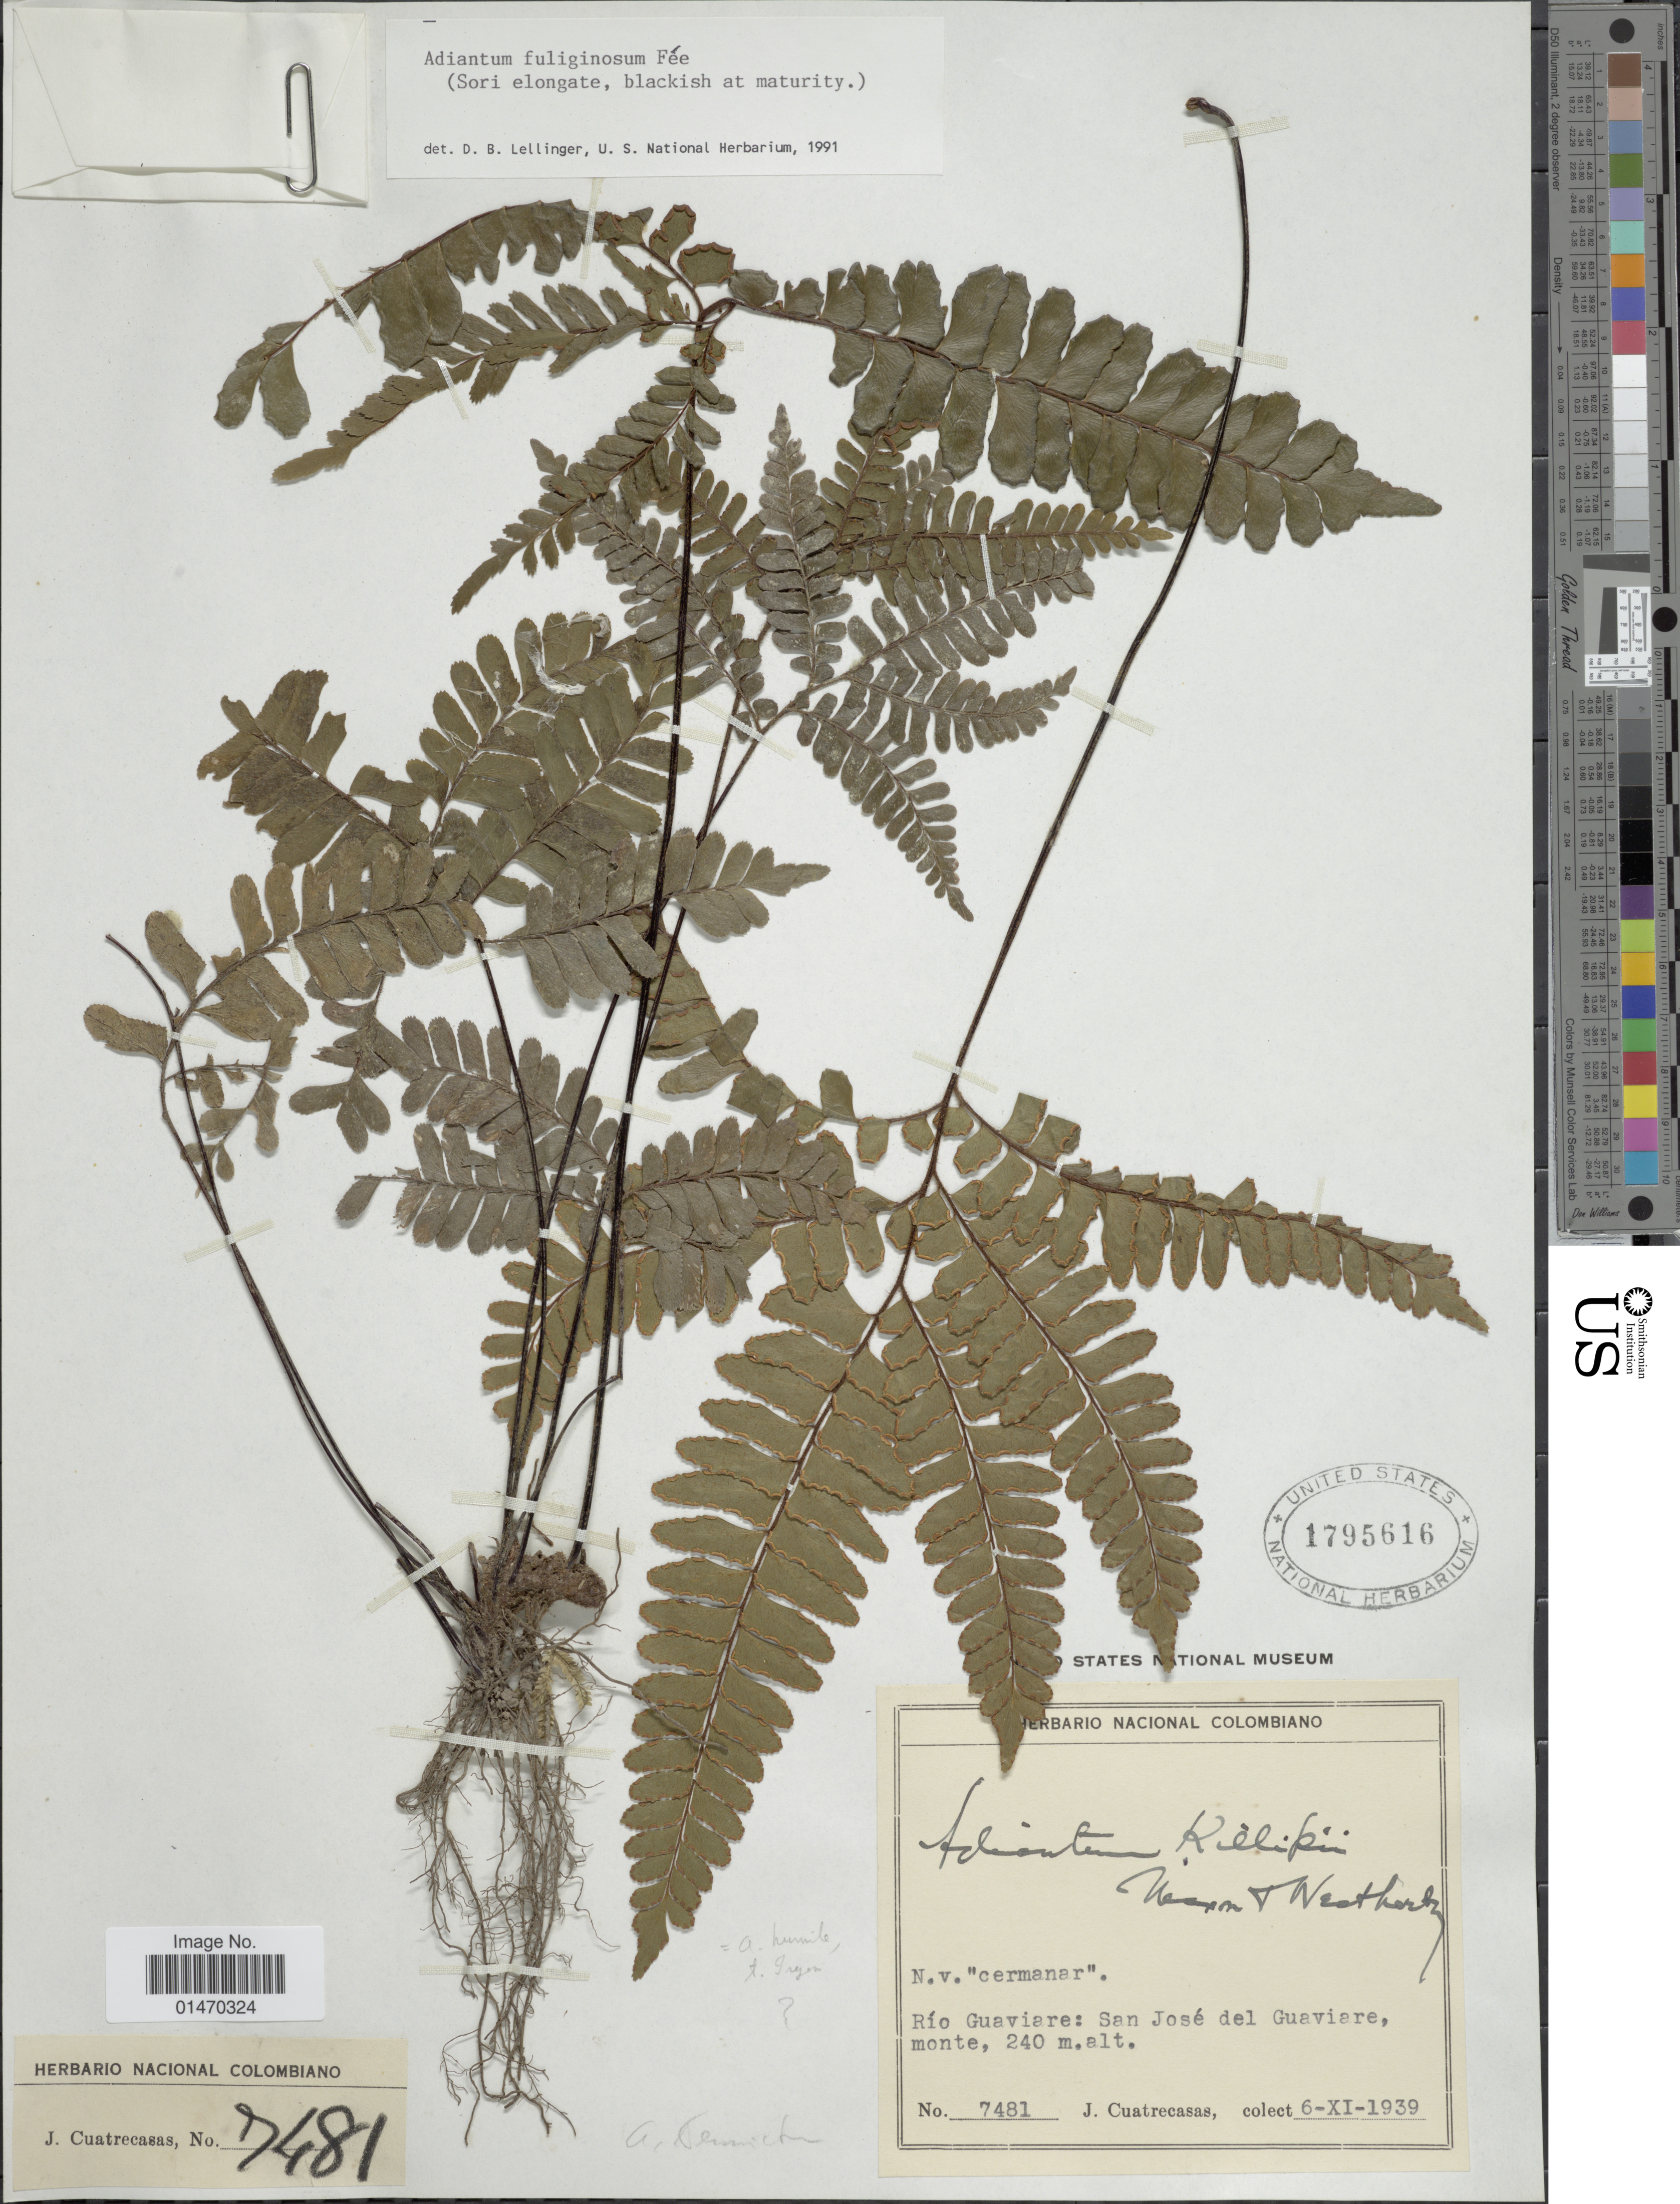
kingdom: Plantae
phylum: Tracheophyta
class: Polypodiopsida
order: Polypodiales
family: Pteridaceae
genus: Adiantum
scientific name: Adiantum fuliginosum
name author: Fée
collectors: J. Cuatrecasas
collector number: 7481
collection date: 1939-11-06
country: Colombia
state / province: Guaviare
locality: Río Guaviare: San José del Guaviare, monte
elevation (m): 240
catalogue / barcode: US 1795616